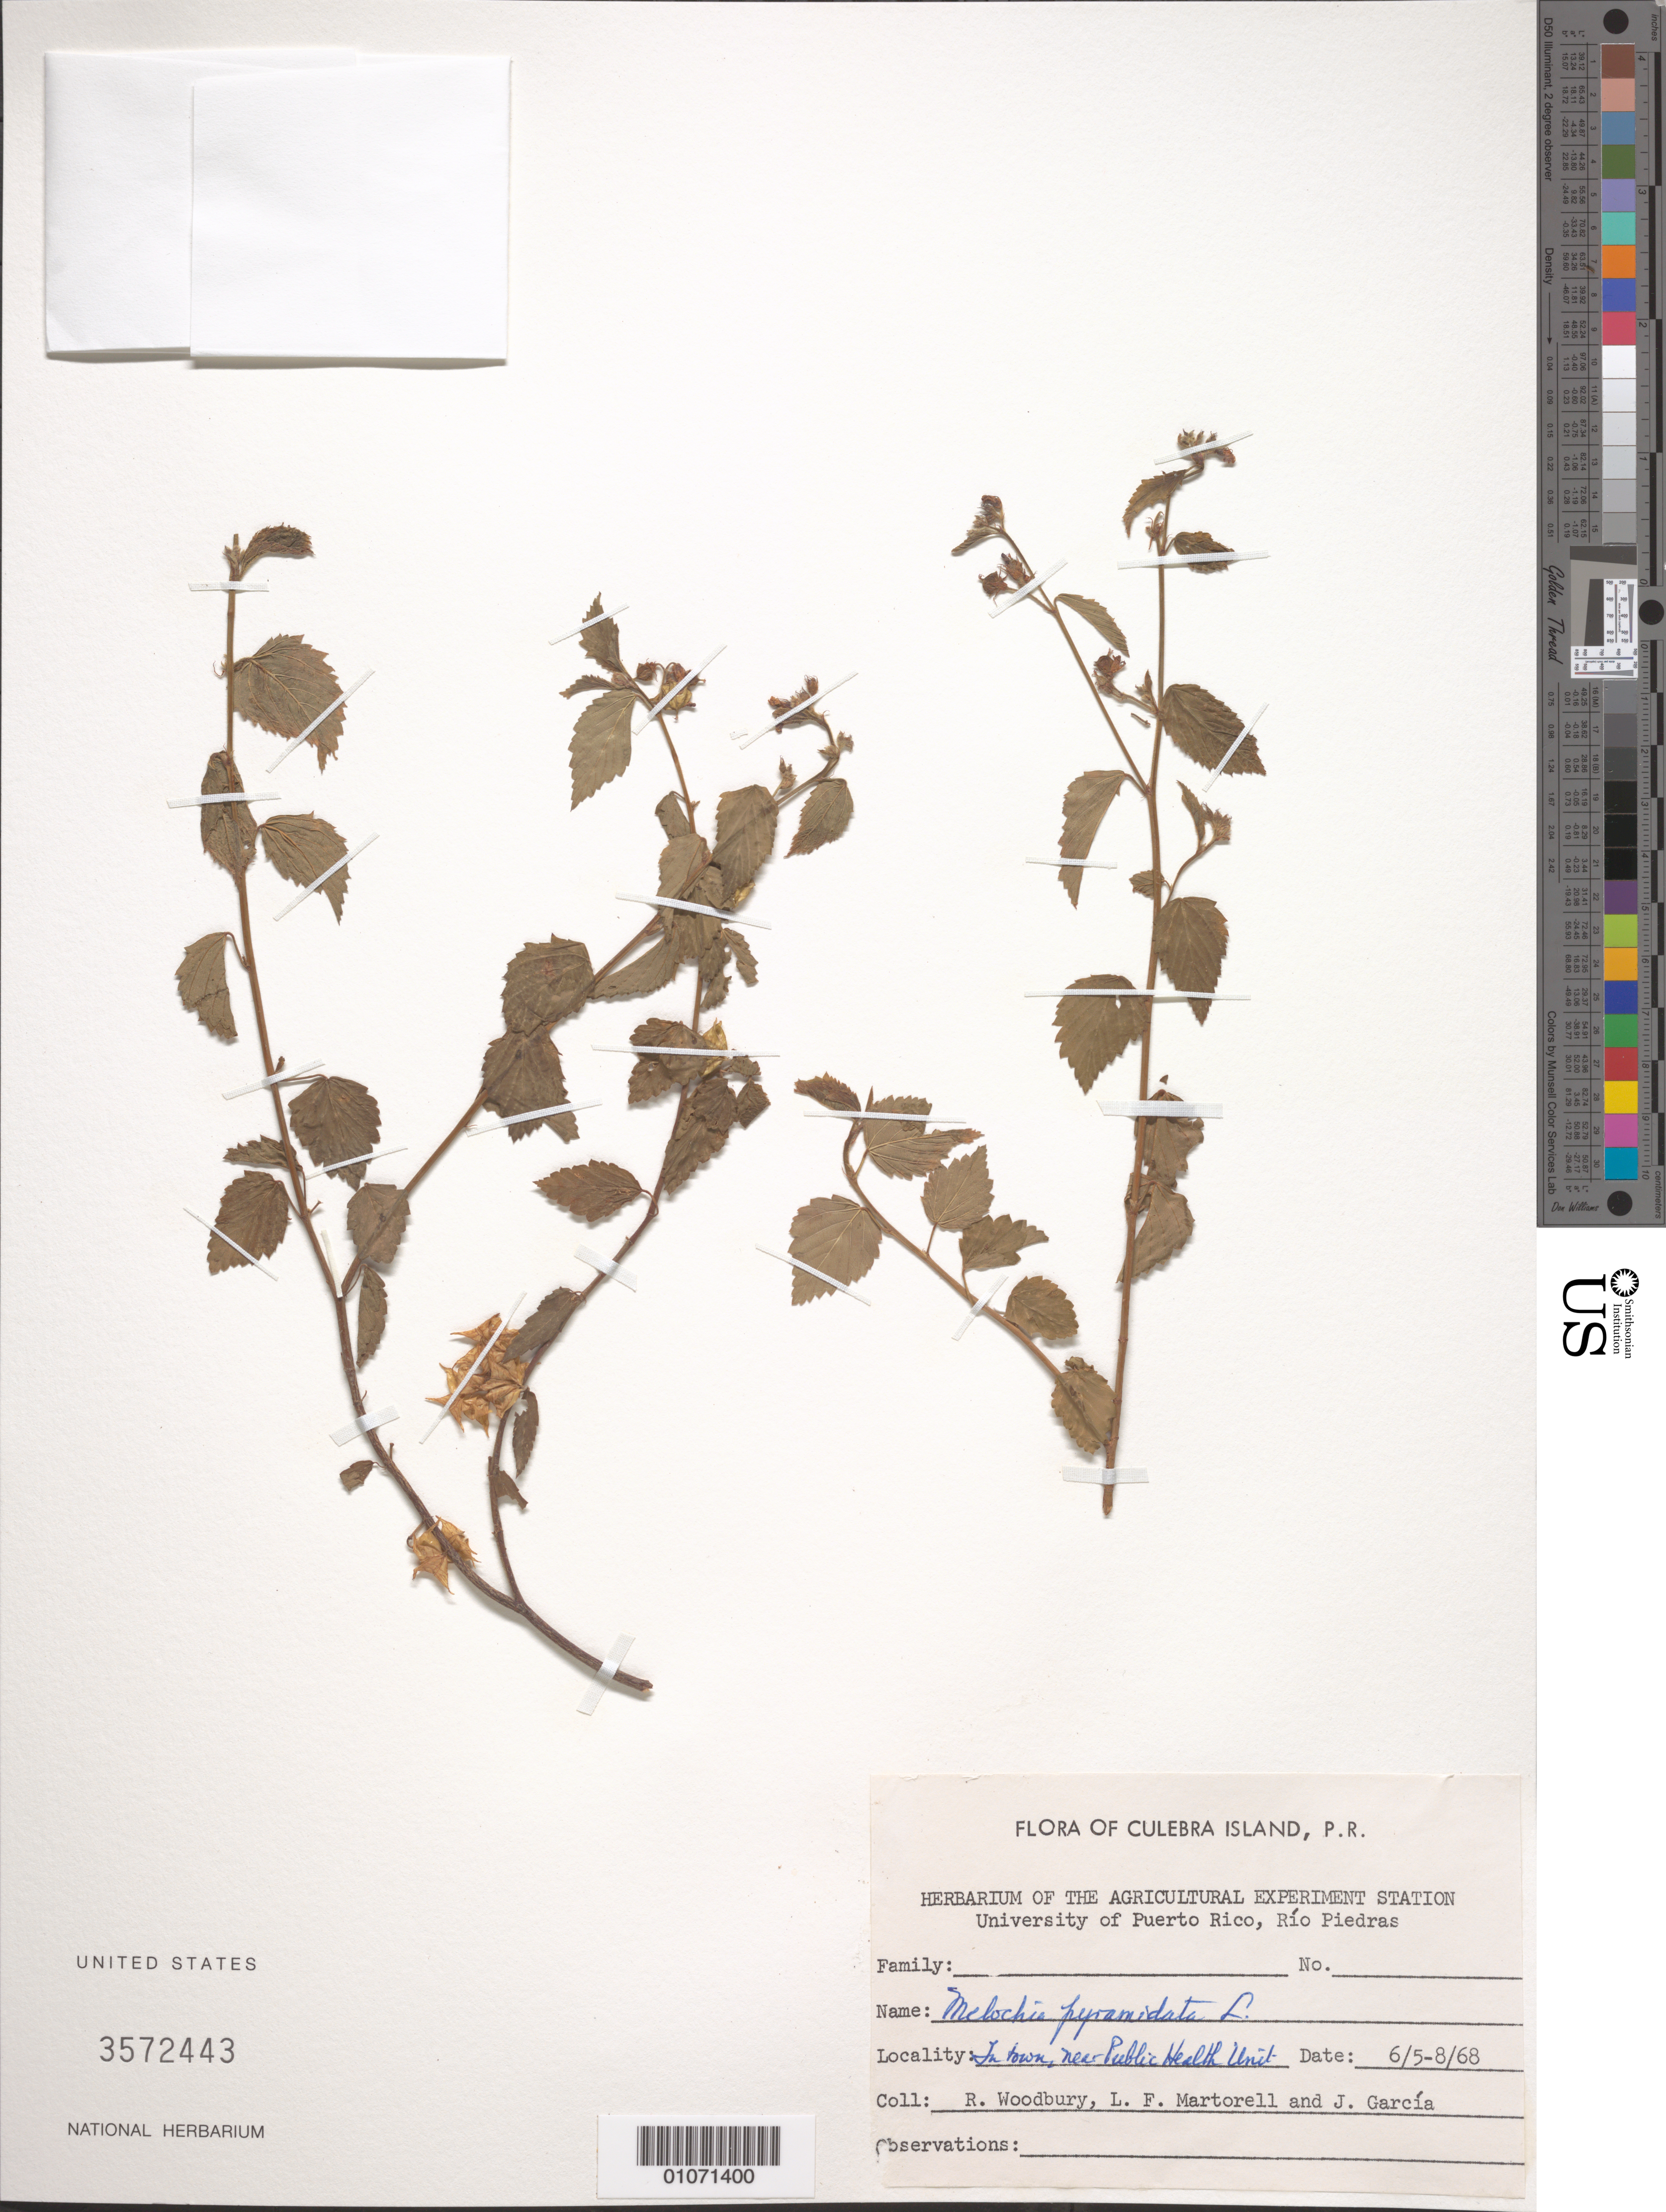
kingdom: Plantae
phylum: Tracheophyta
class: Magnoliopsida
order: Malvales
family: Malvaceae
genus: Melochia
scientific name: Melochia pyramidata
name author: L.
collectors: R. O. Woodbury, L. Martorell & J. García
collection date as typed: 05 Jun 1968 to 08 Jun 1968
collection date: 1968-06-05/1968-06-08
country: Puerto Rico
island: Culebra I.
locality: In town, near Public Health Unit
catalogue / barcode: US 3572443